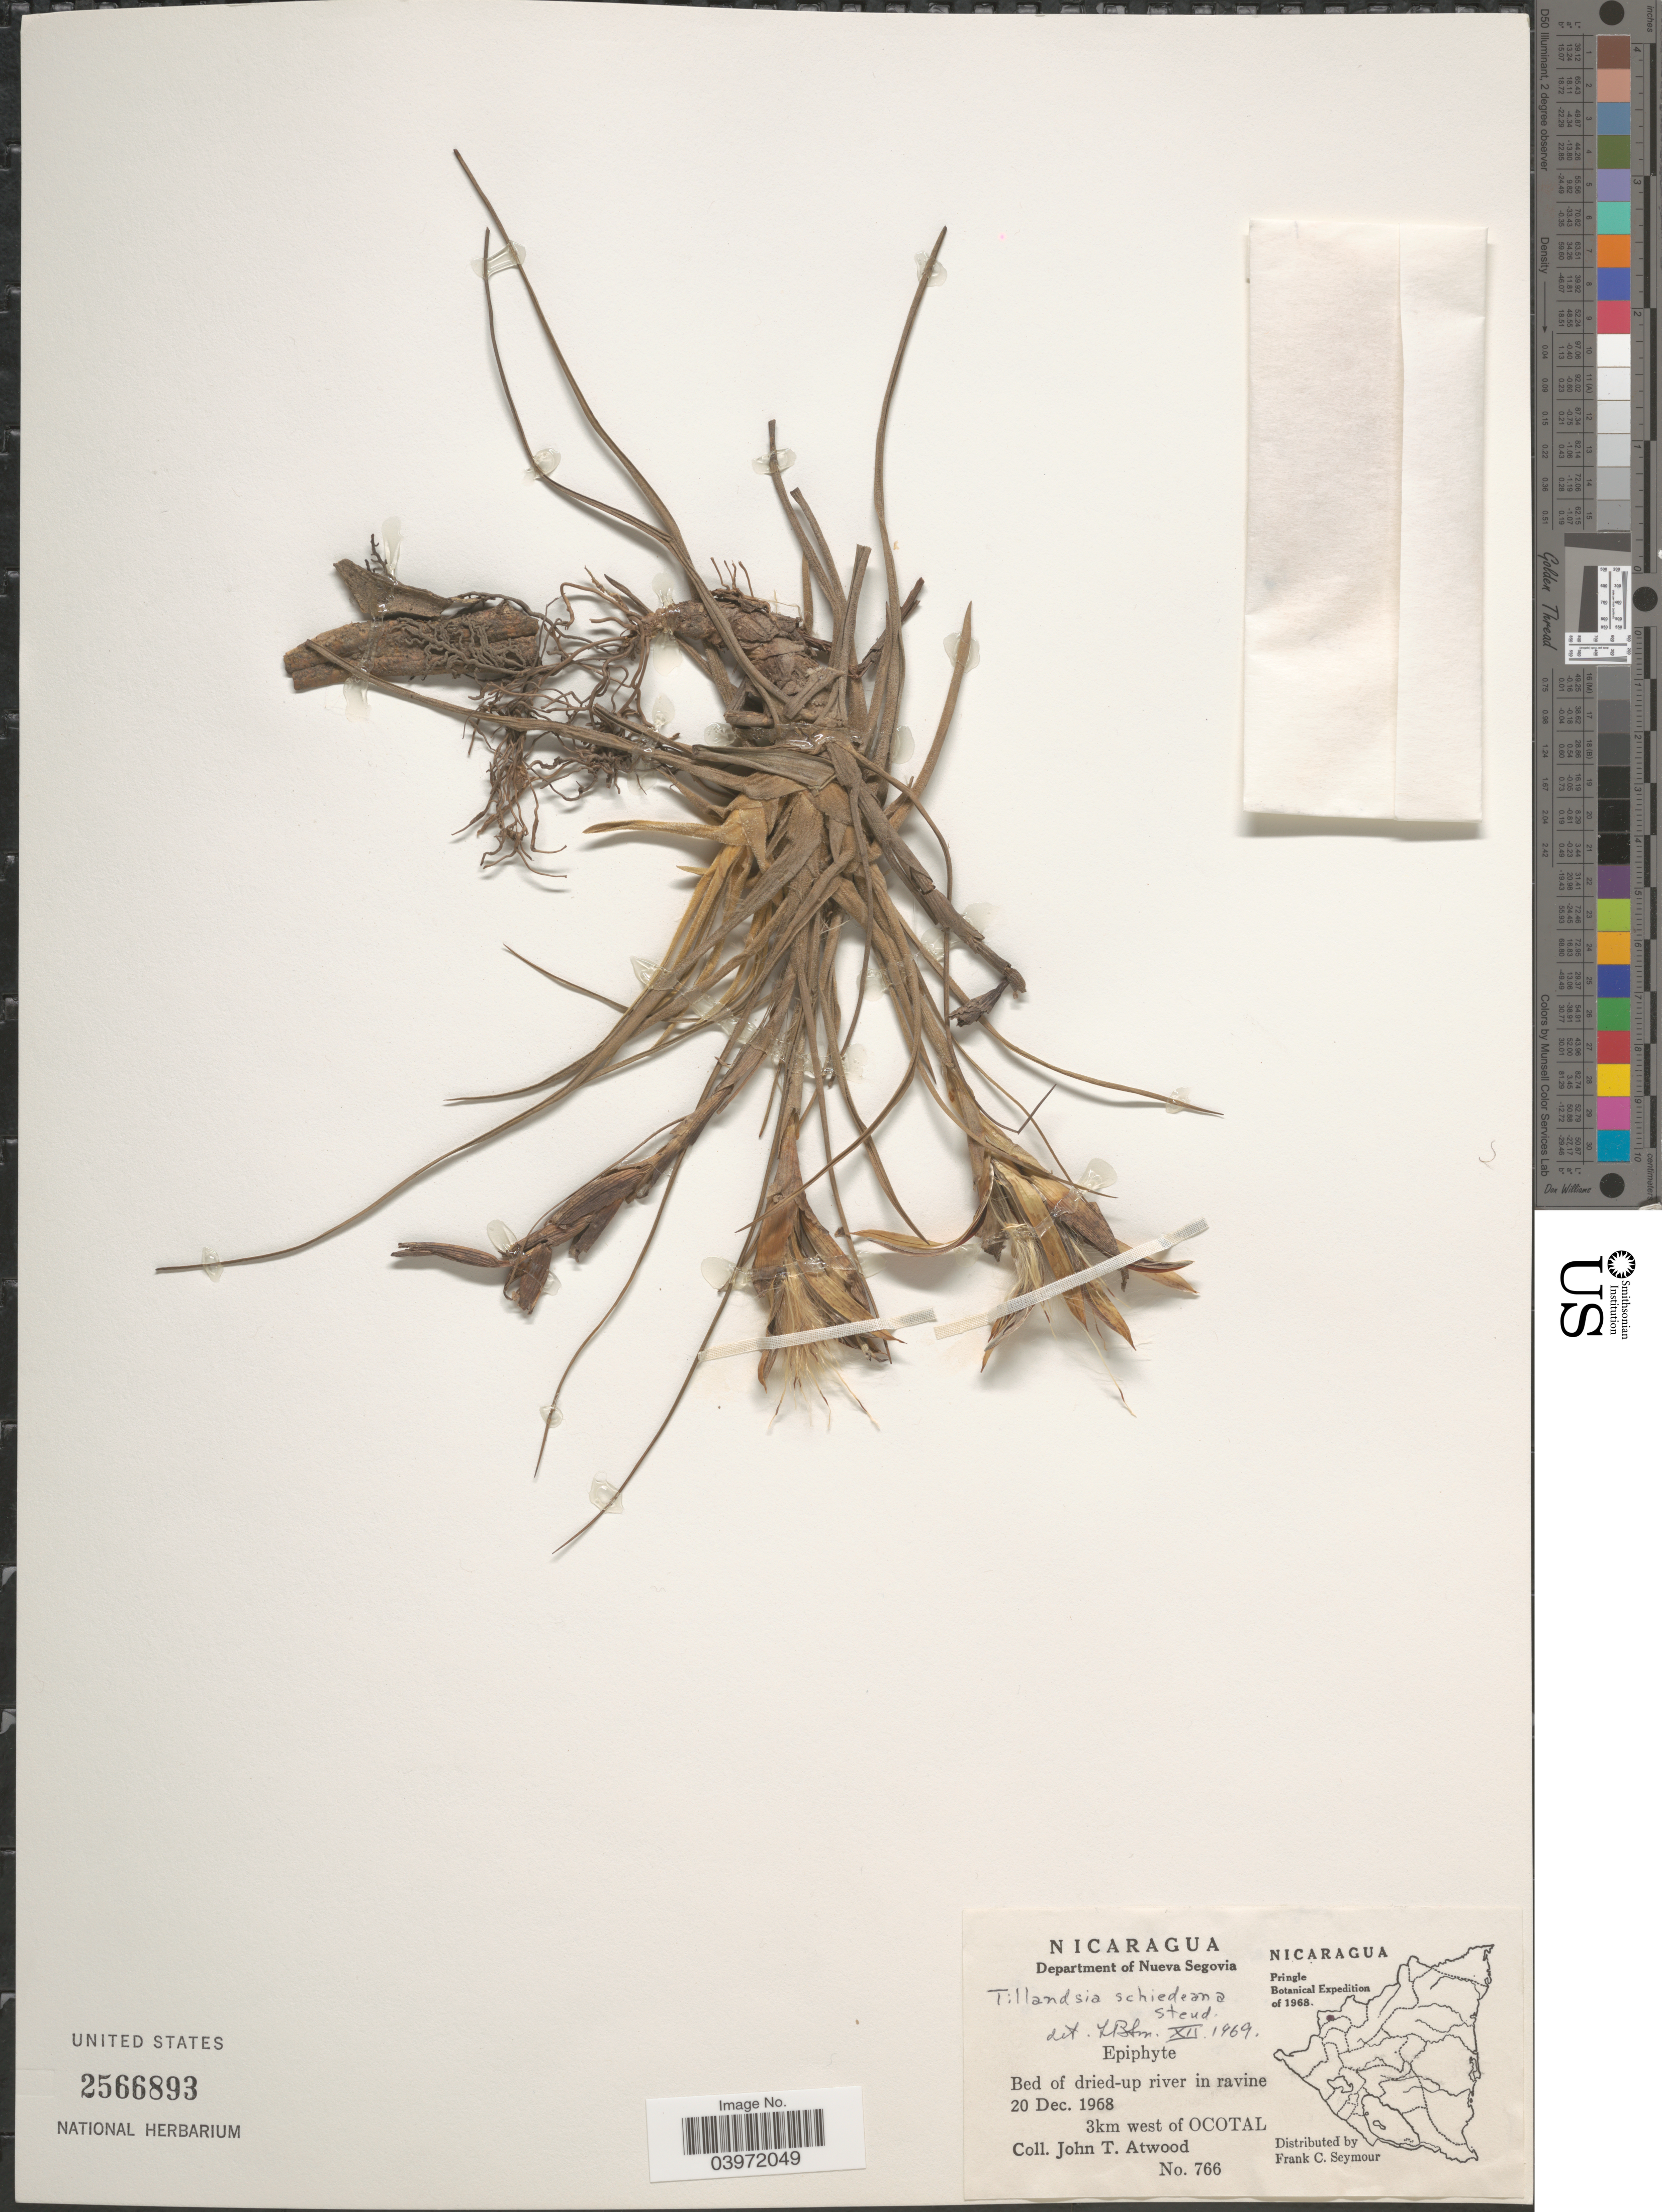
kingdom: Plantae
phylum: Tracheophyta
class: Liliopsida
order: Poales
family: Bromeliaceae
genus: Tillandsia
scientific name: Tillandsia schiedeana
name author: Steud.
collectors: J. T. Atwood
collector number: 766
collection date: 1968-12-20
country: Nicaragua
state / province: Nueva Segovia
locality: Department of Nueva Segovia. 3km west of Ocotal.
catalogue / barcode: US 2566893